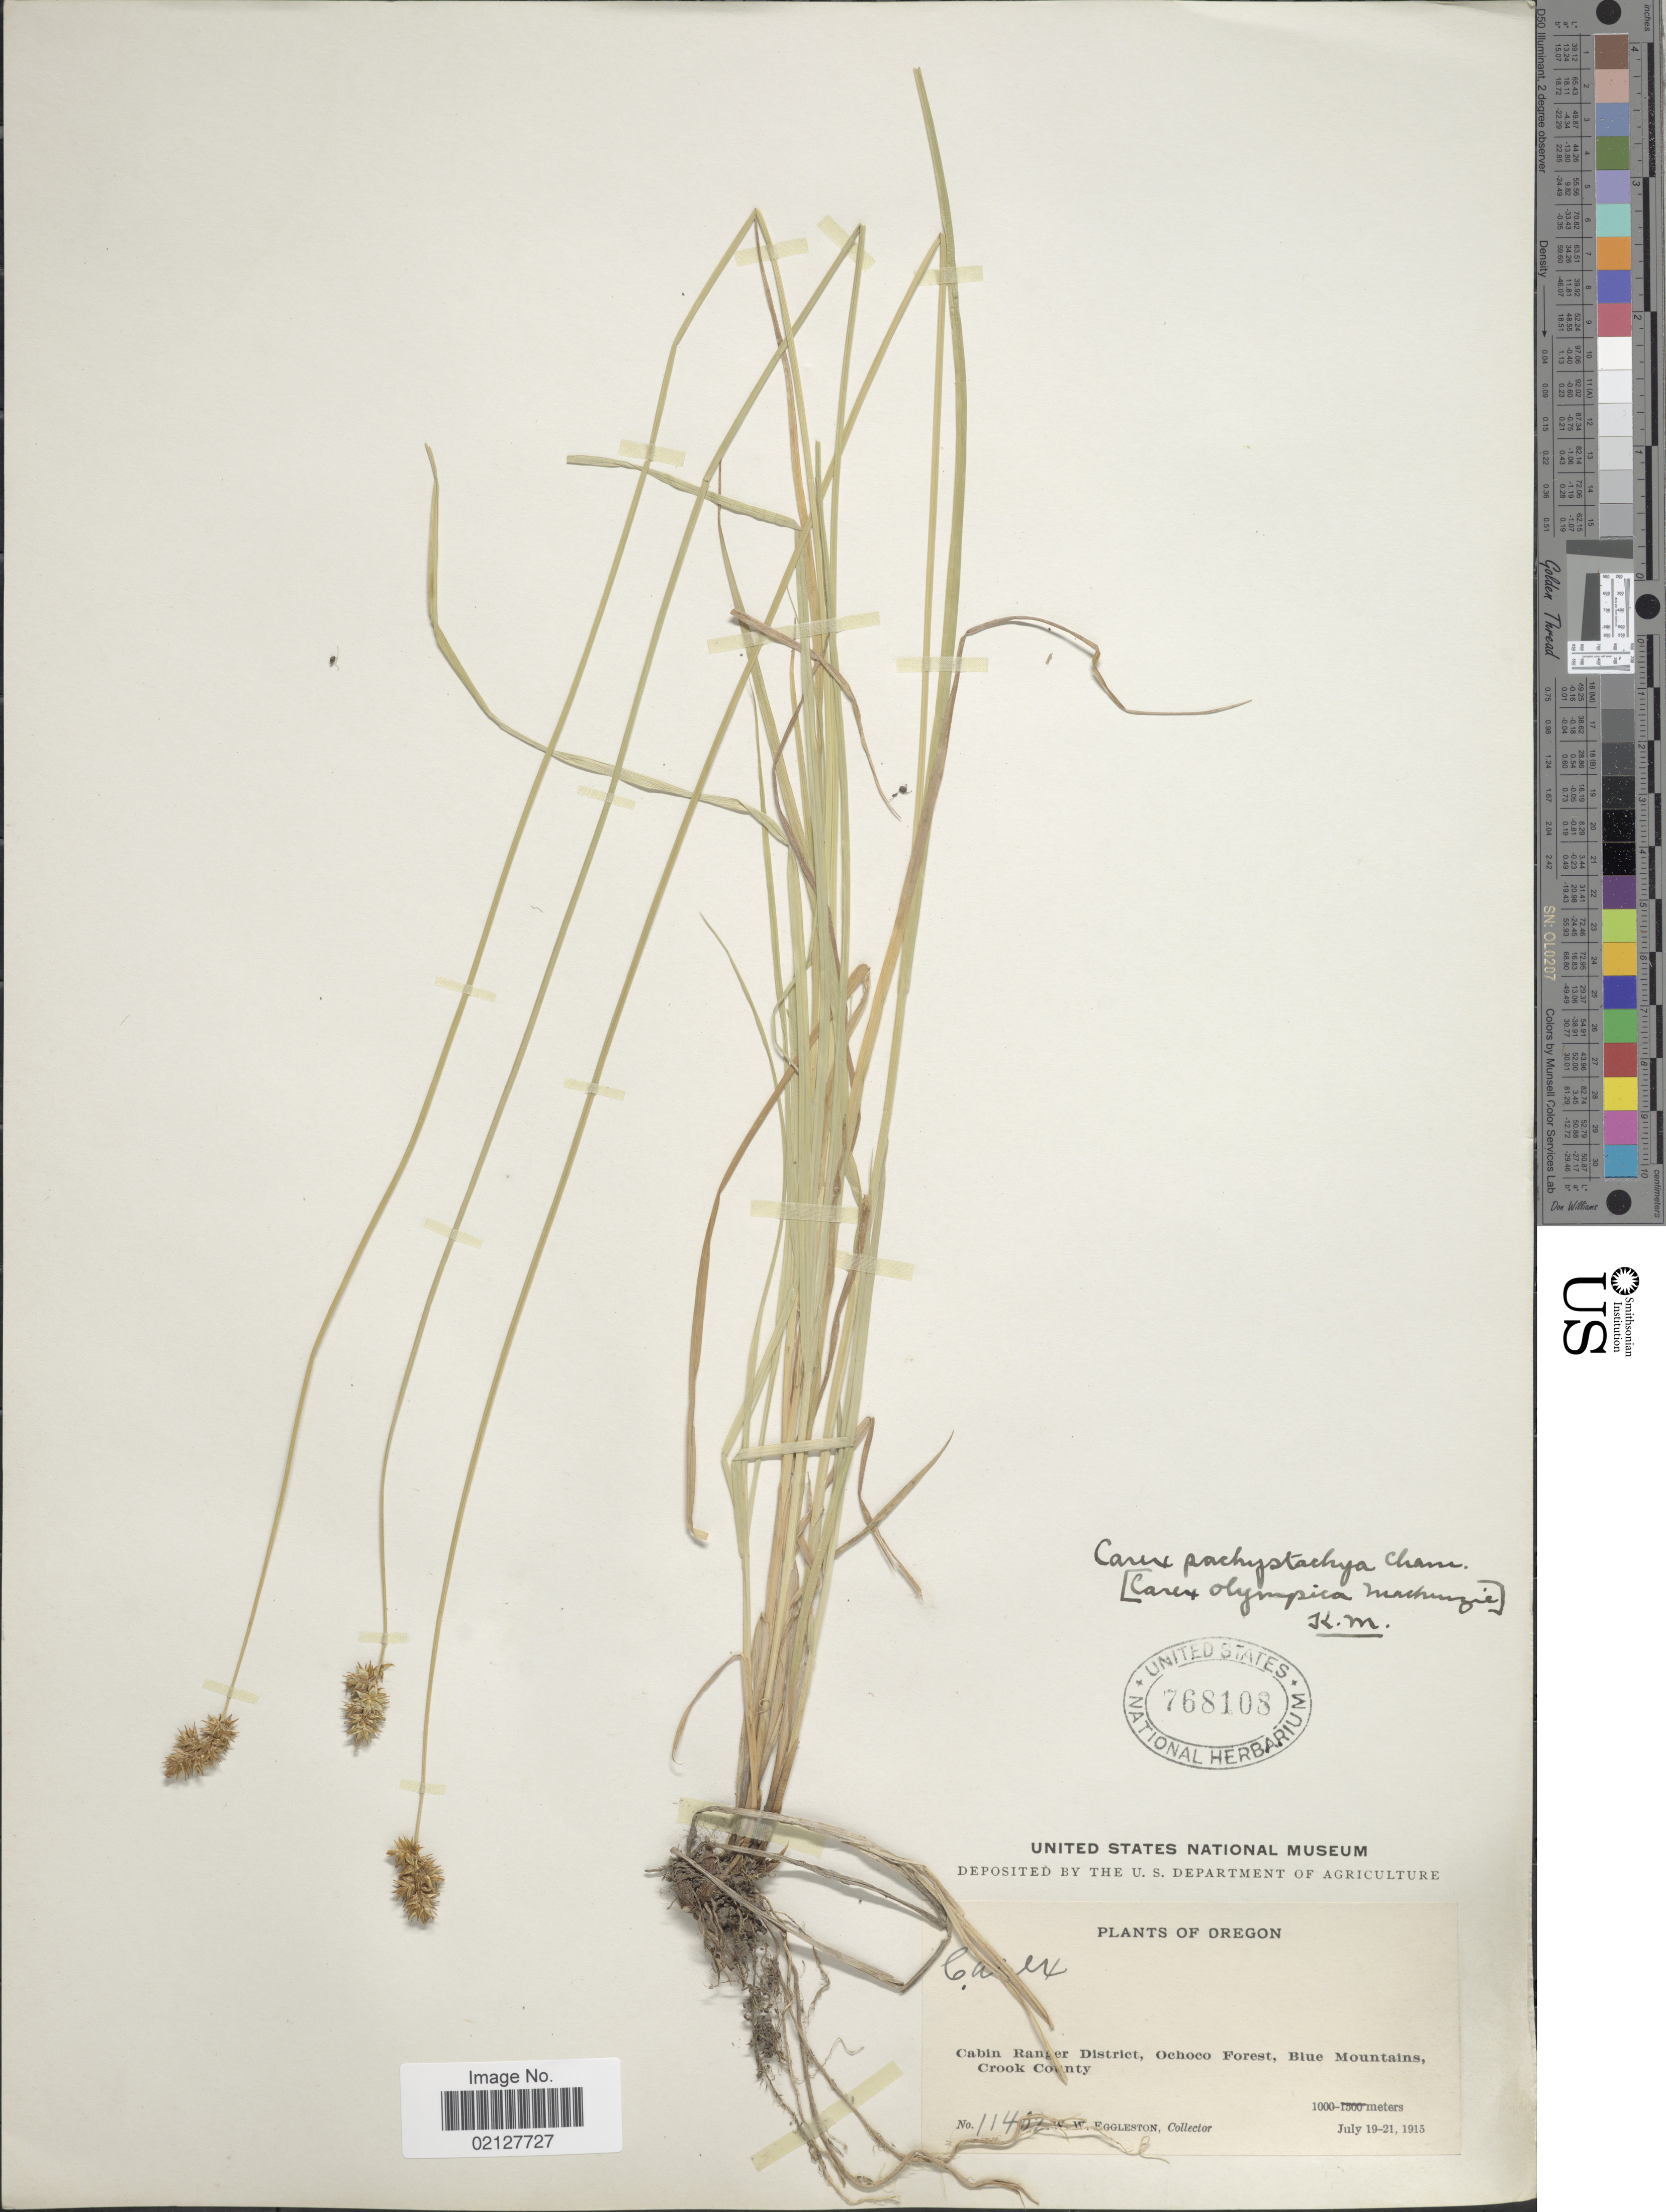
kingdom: Plantae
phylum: Tracheophyta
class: Liliopsida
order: Poales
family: Cyperaceae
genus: Carex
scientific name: Carex pachystachya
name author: Cham. ex Steud.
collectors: W. W. Eggleston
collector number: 11462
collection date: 1915-07-19/1915-07-21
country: United States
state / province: Oregon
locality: Cabin Ranger District, Ochoco Forest, Blue Mountains, Crook County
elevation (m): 1000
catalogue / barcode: US 768108